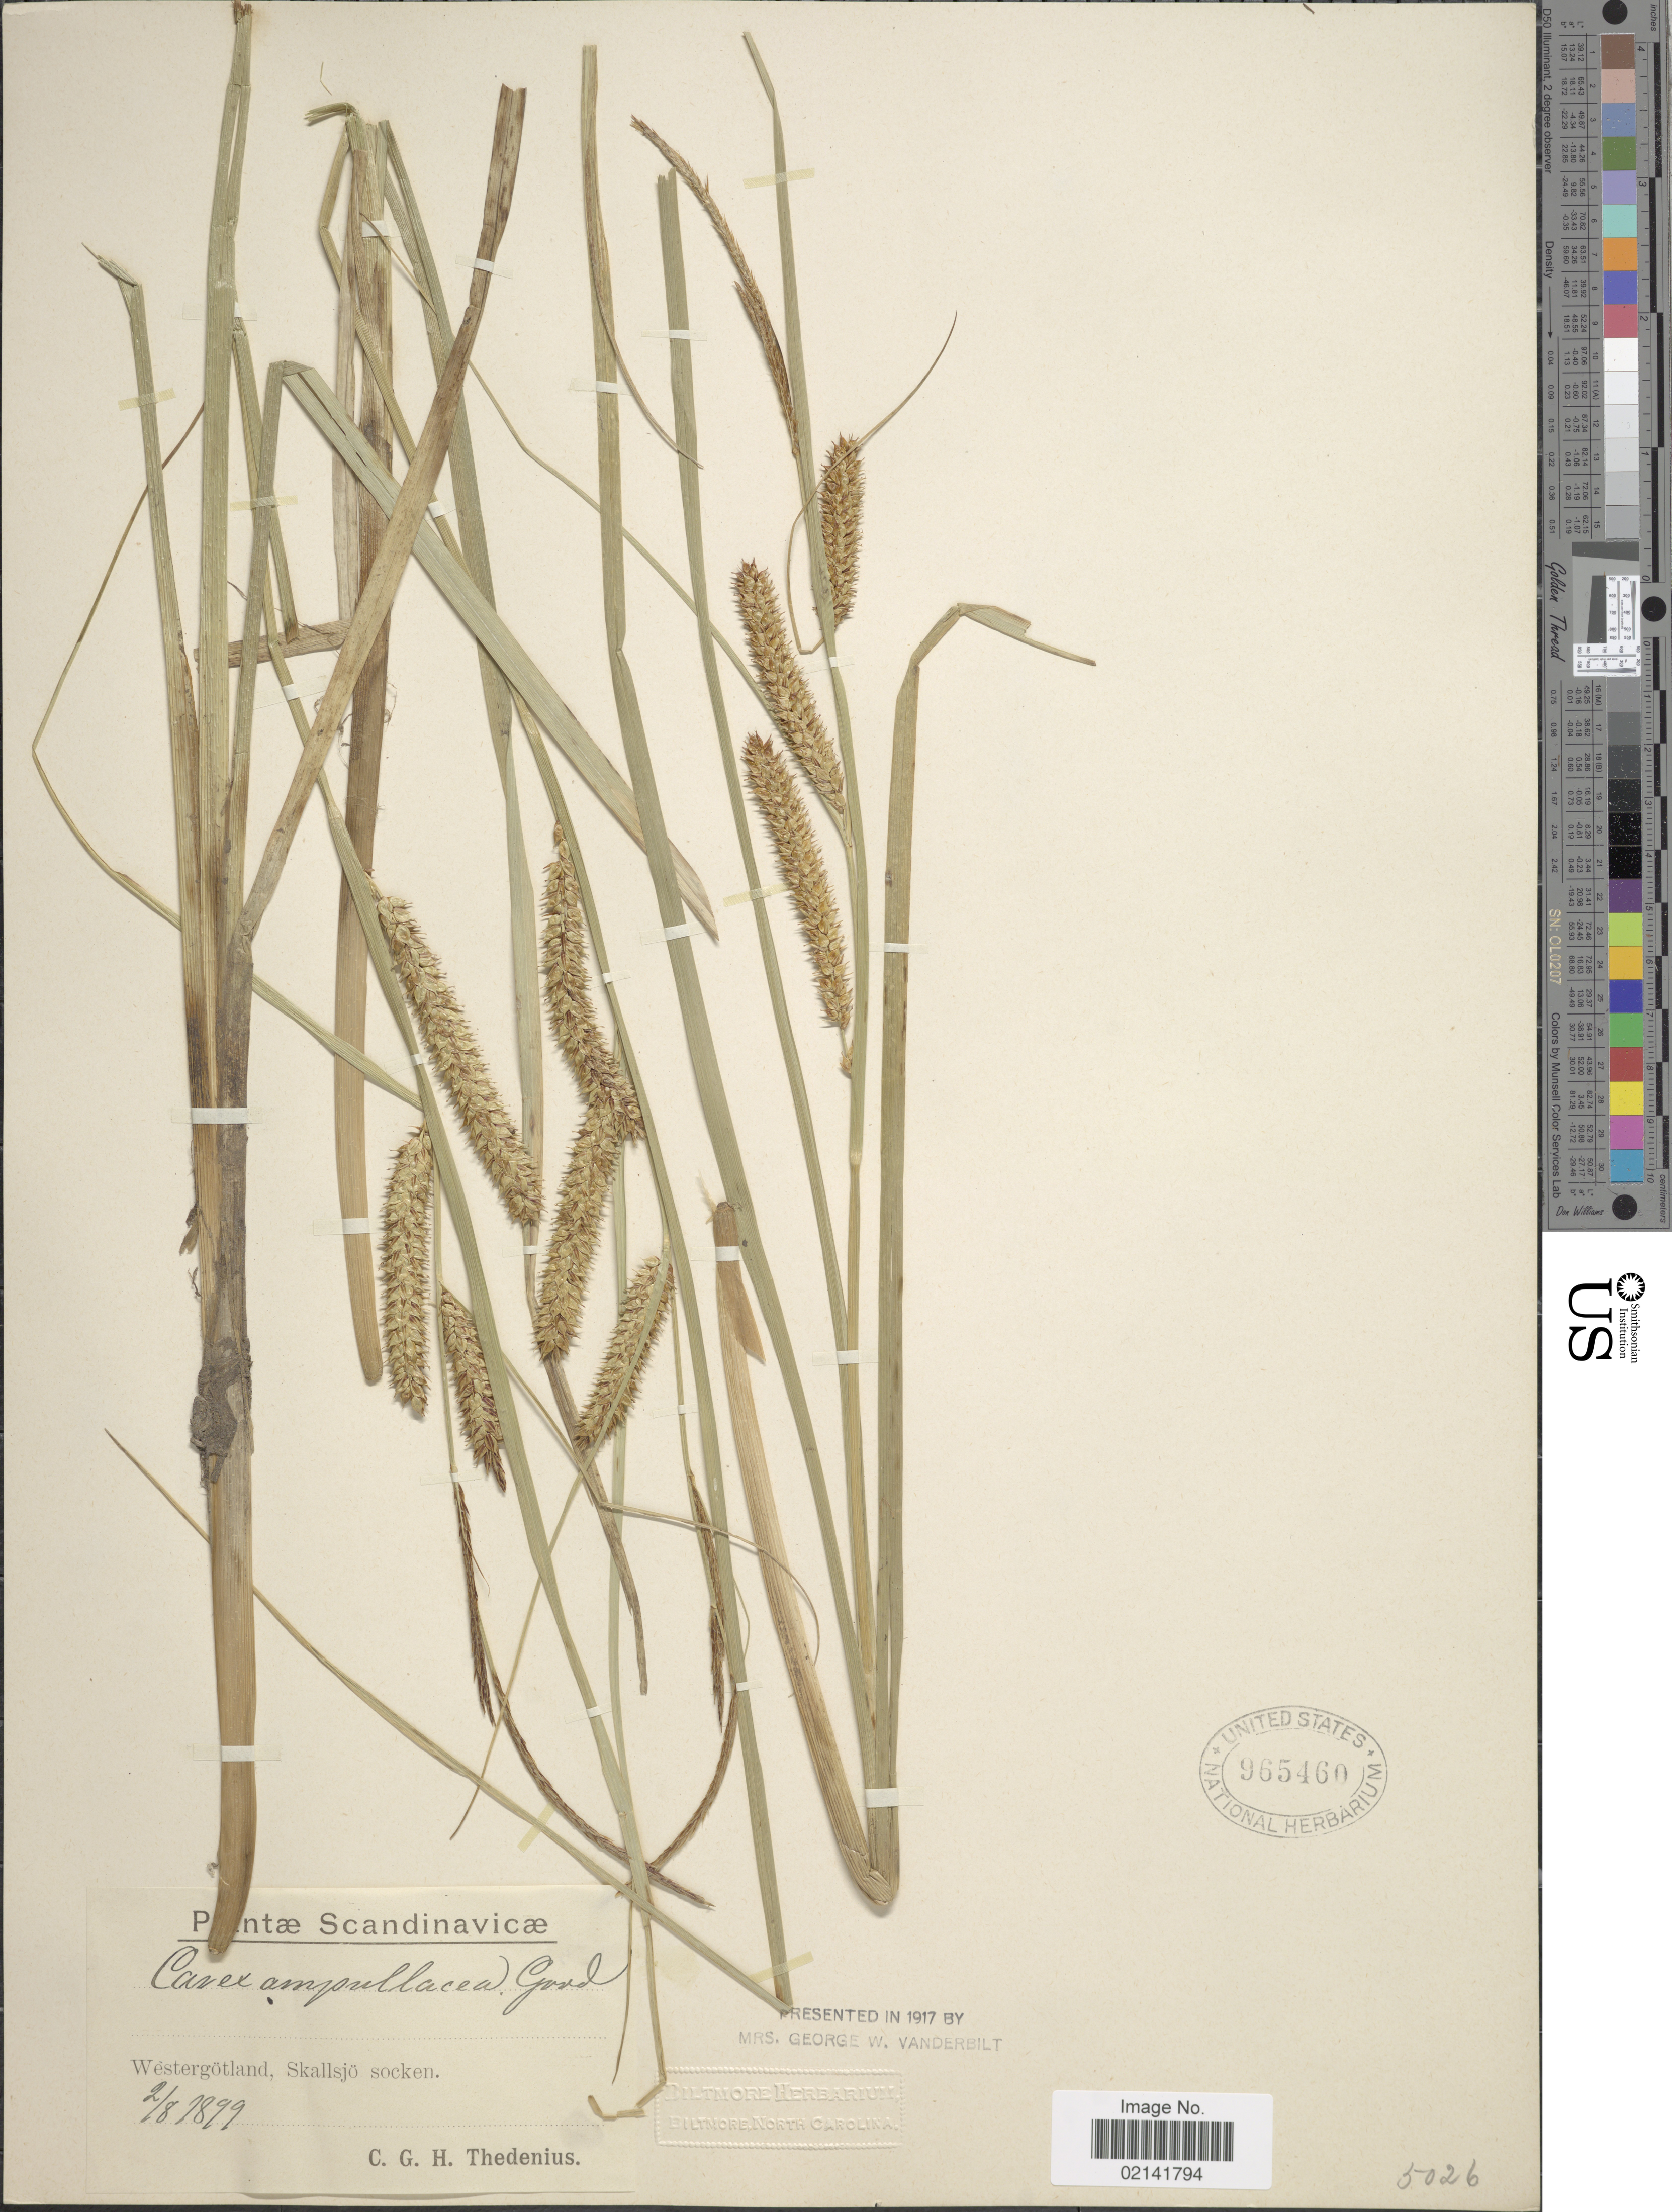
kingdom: Plantae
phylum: Tracheophyta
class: Liliopsida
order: Poales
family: Cyperaceae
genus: Carex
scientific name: Carex rostrata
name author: Stokes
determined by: Strong, Mark T., (BOT), Smithsonian Institution - National Museum of Natural History (UNITED STATES)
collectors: C. Thedenius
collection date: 1899-08-02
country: Sweden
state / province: Västra Götaland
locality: Scandinavicae. Westergotland, Skallsjö socken.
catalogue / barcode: US 965460